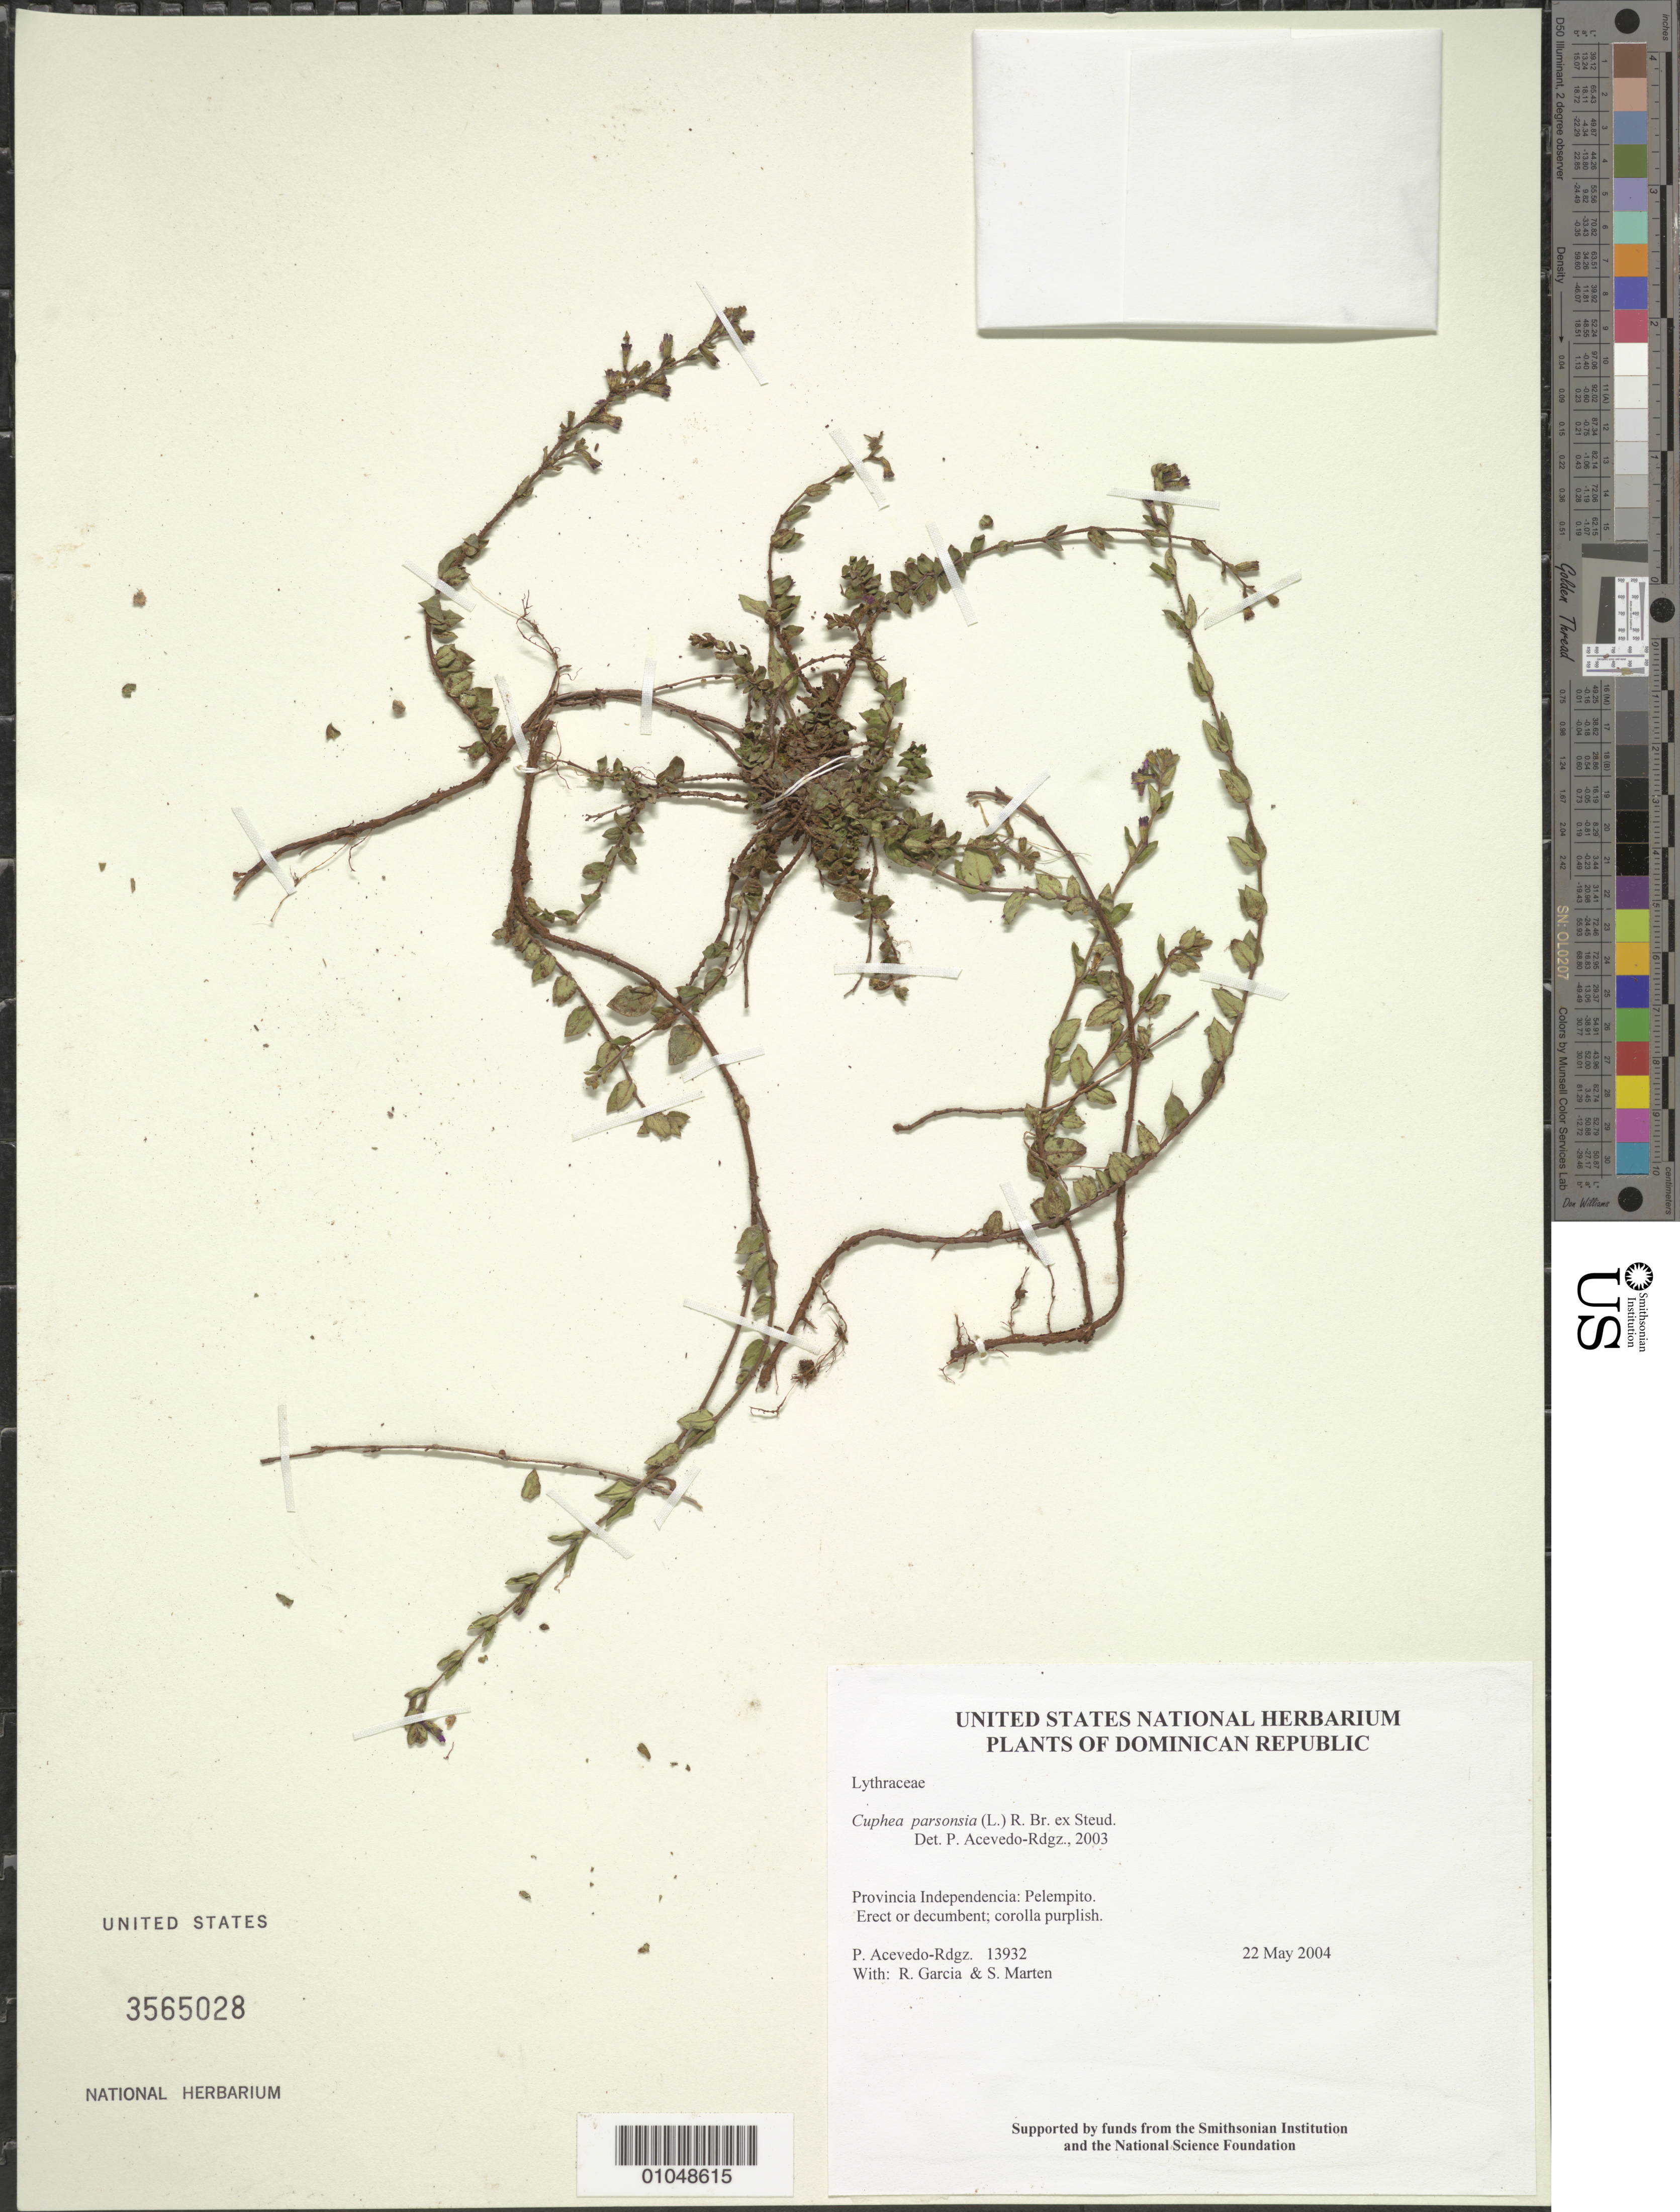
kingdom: Plantae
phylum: Tracheophyta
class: Magnoliopsida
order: Myrtales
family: Lythraceae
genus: Cuphea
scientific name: Cuphea parsonsia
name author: (L.) R. Br. ex Steud.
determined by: Acevedo-Rodríguez, P., (BOT), Smithsonian Institution - National Museum of Natural History (UNITED STATES)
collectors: P. Acevedo-Rodr., R. G. García & S. Marten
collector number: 13932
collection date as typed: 22 May 2004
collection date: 2004-05-22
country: Dominican Republic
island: Hispaniola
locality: Provincia Independencia: Pelempito.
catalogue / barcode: US 3565028